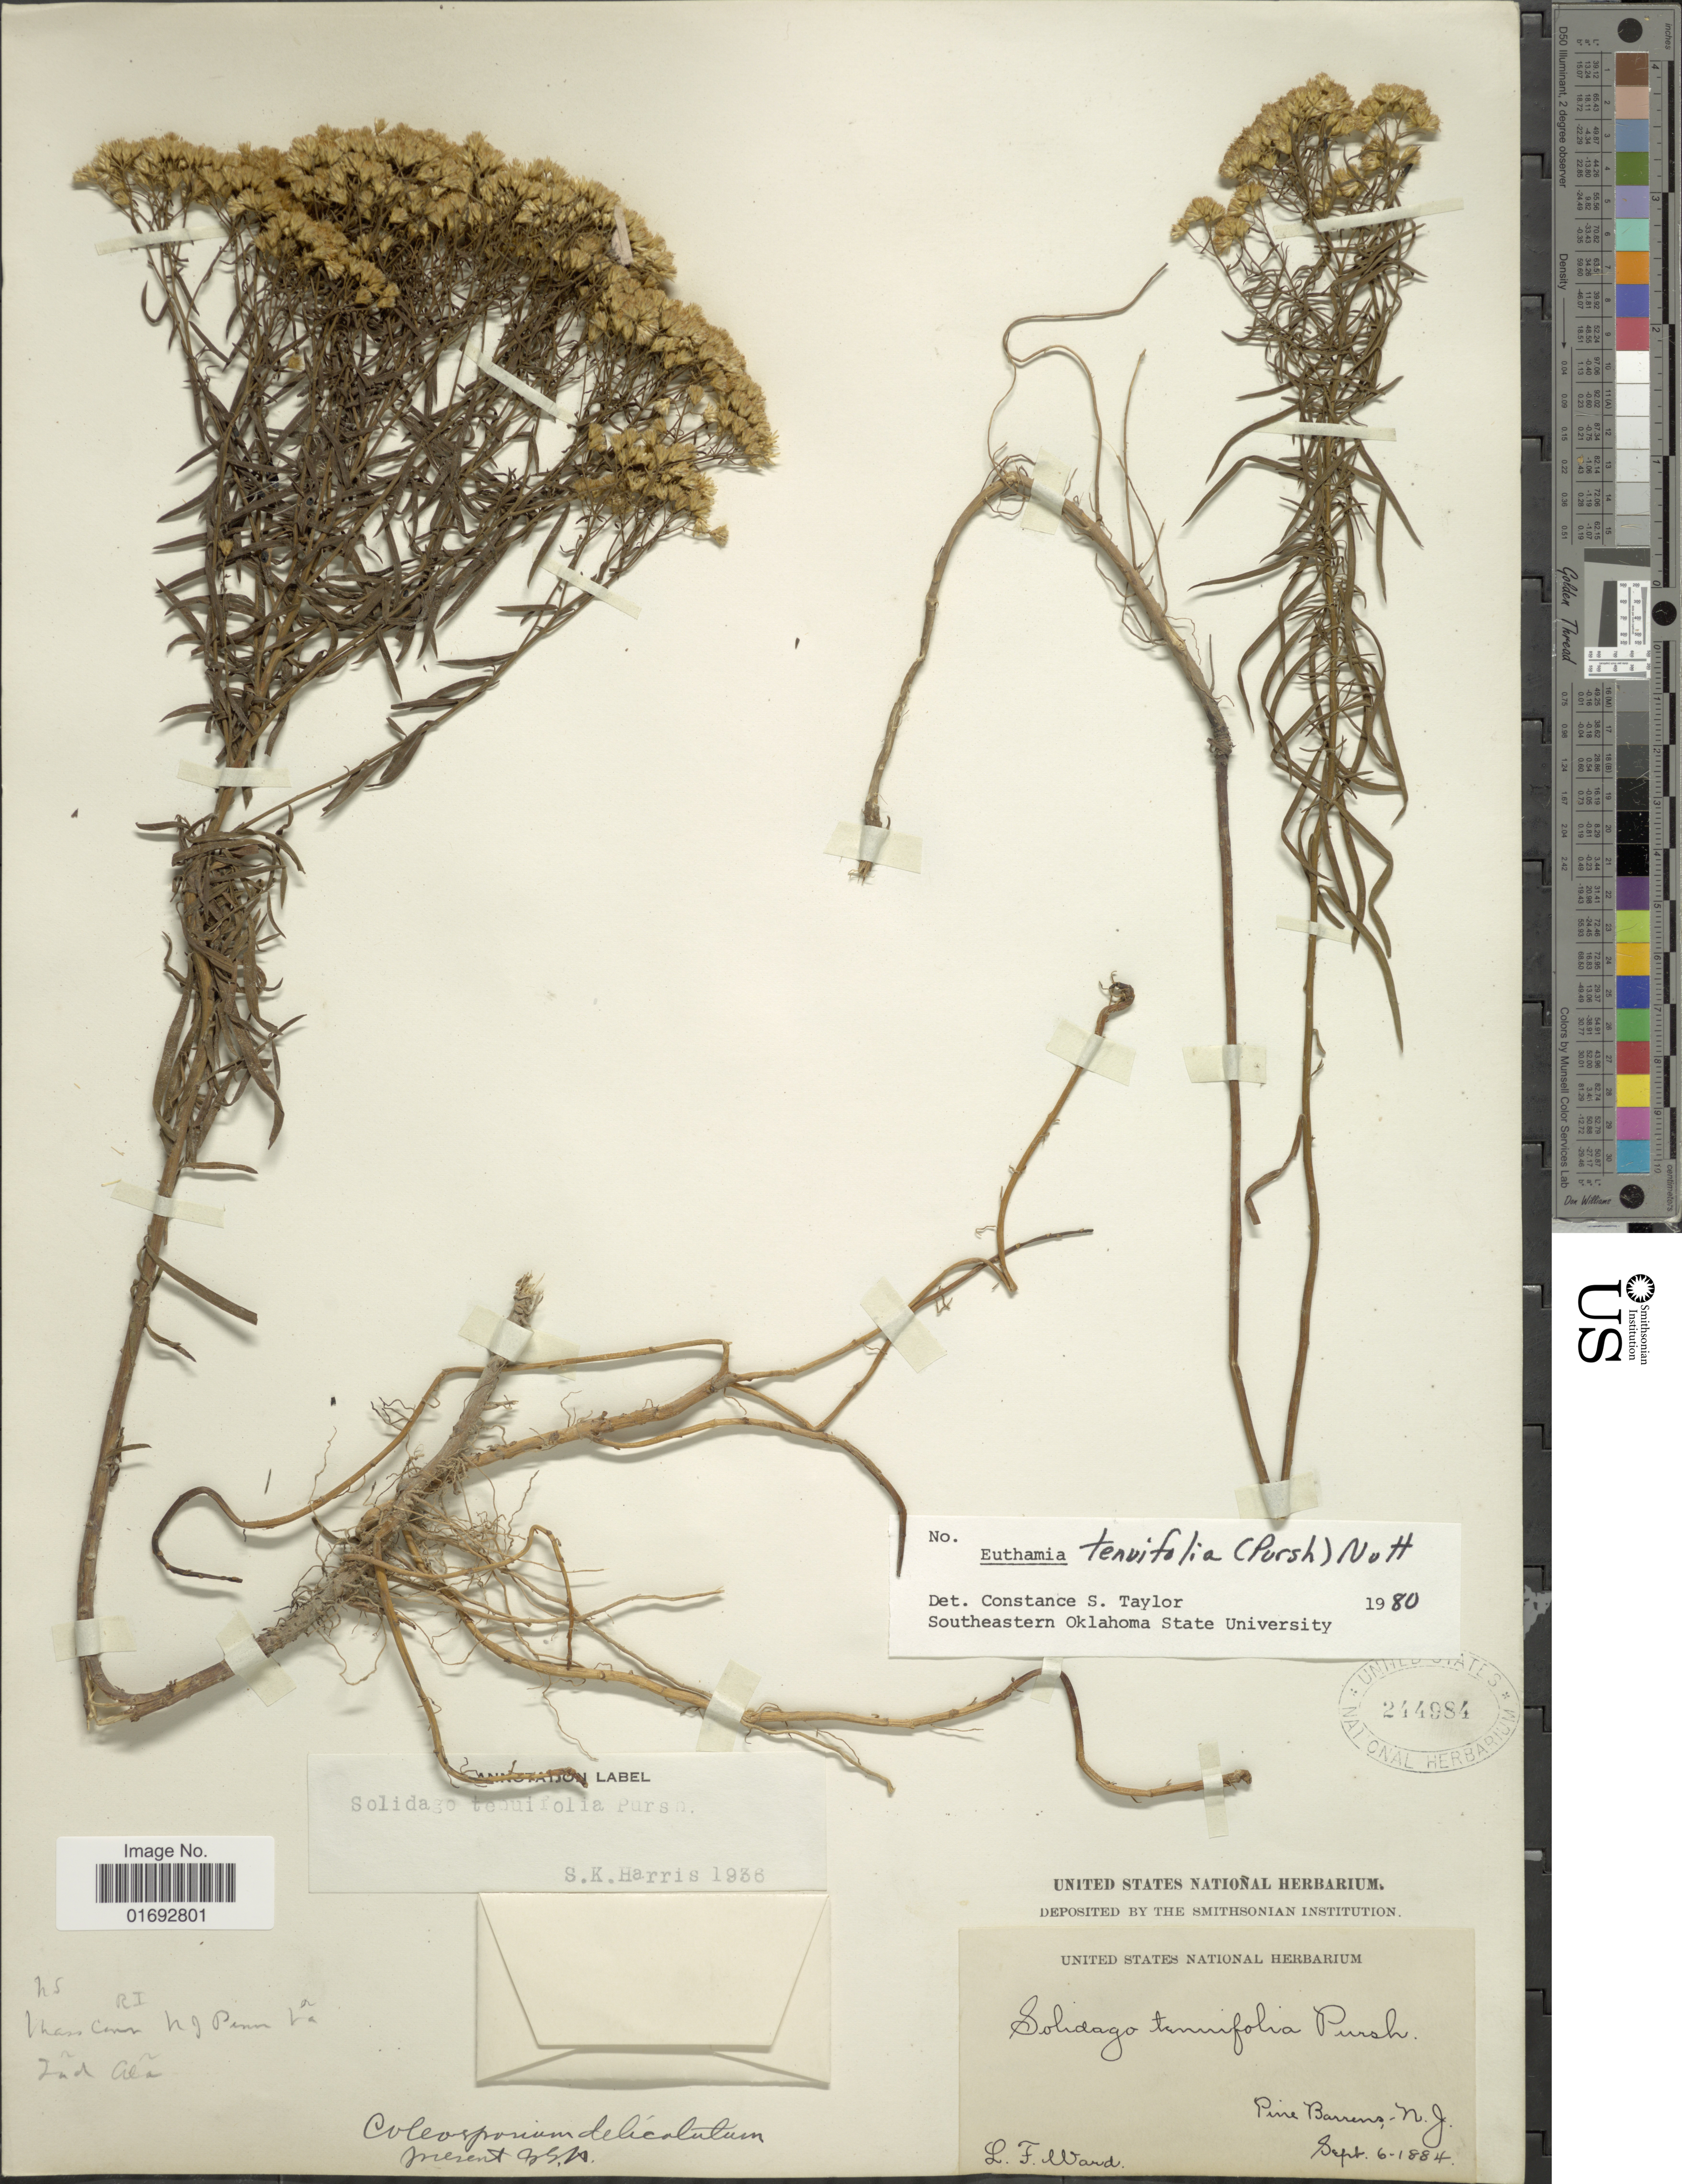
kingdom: Plantae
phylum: Tracheophyta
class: Magnoliopsida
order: Asterales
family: Asteraceae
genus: Euthamia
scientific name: Euthamia tenuifolia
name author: (Pursh) Nutt.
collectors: L. Ward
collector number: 5?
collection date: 1884-09-06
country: United States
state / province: New Jersey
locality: Pine Barrens, N. J.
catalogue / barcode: US 244984